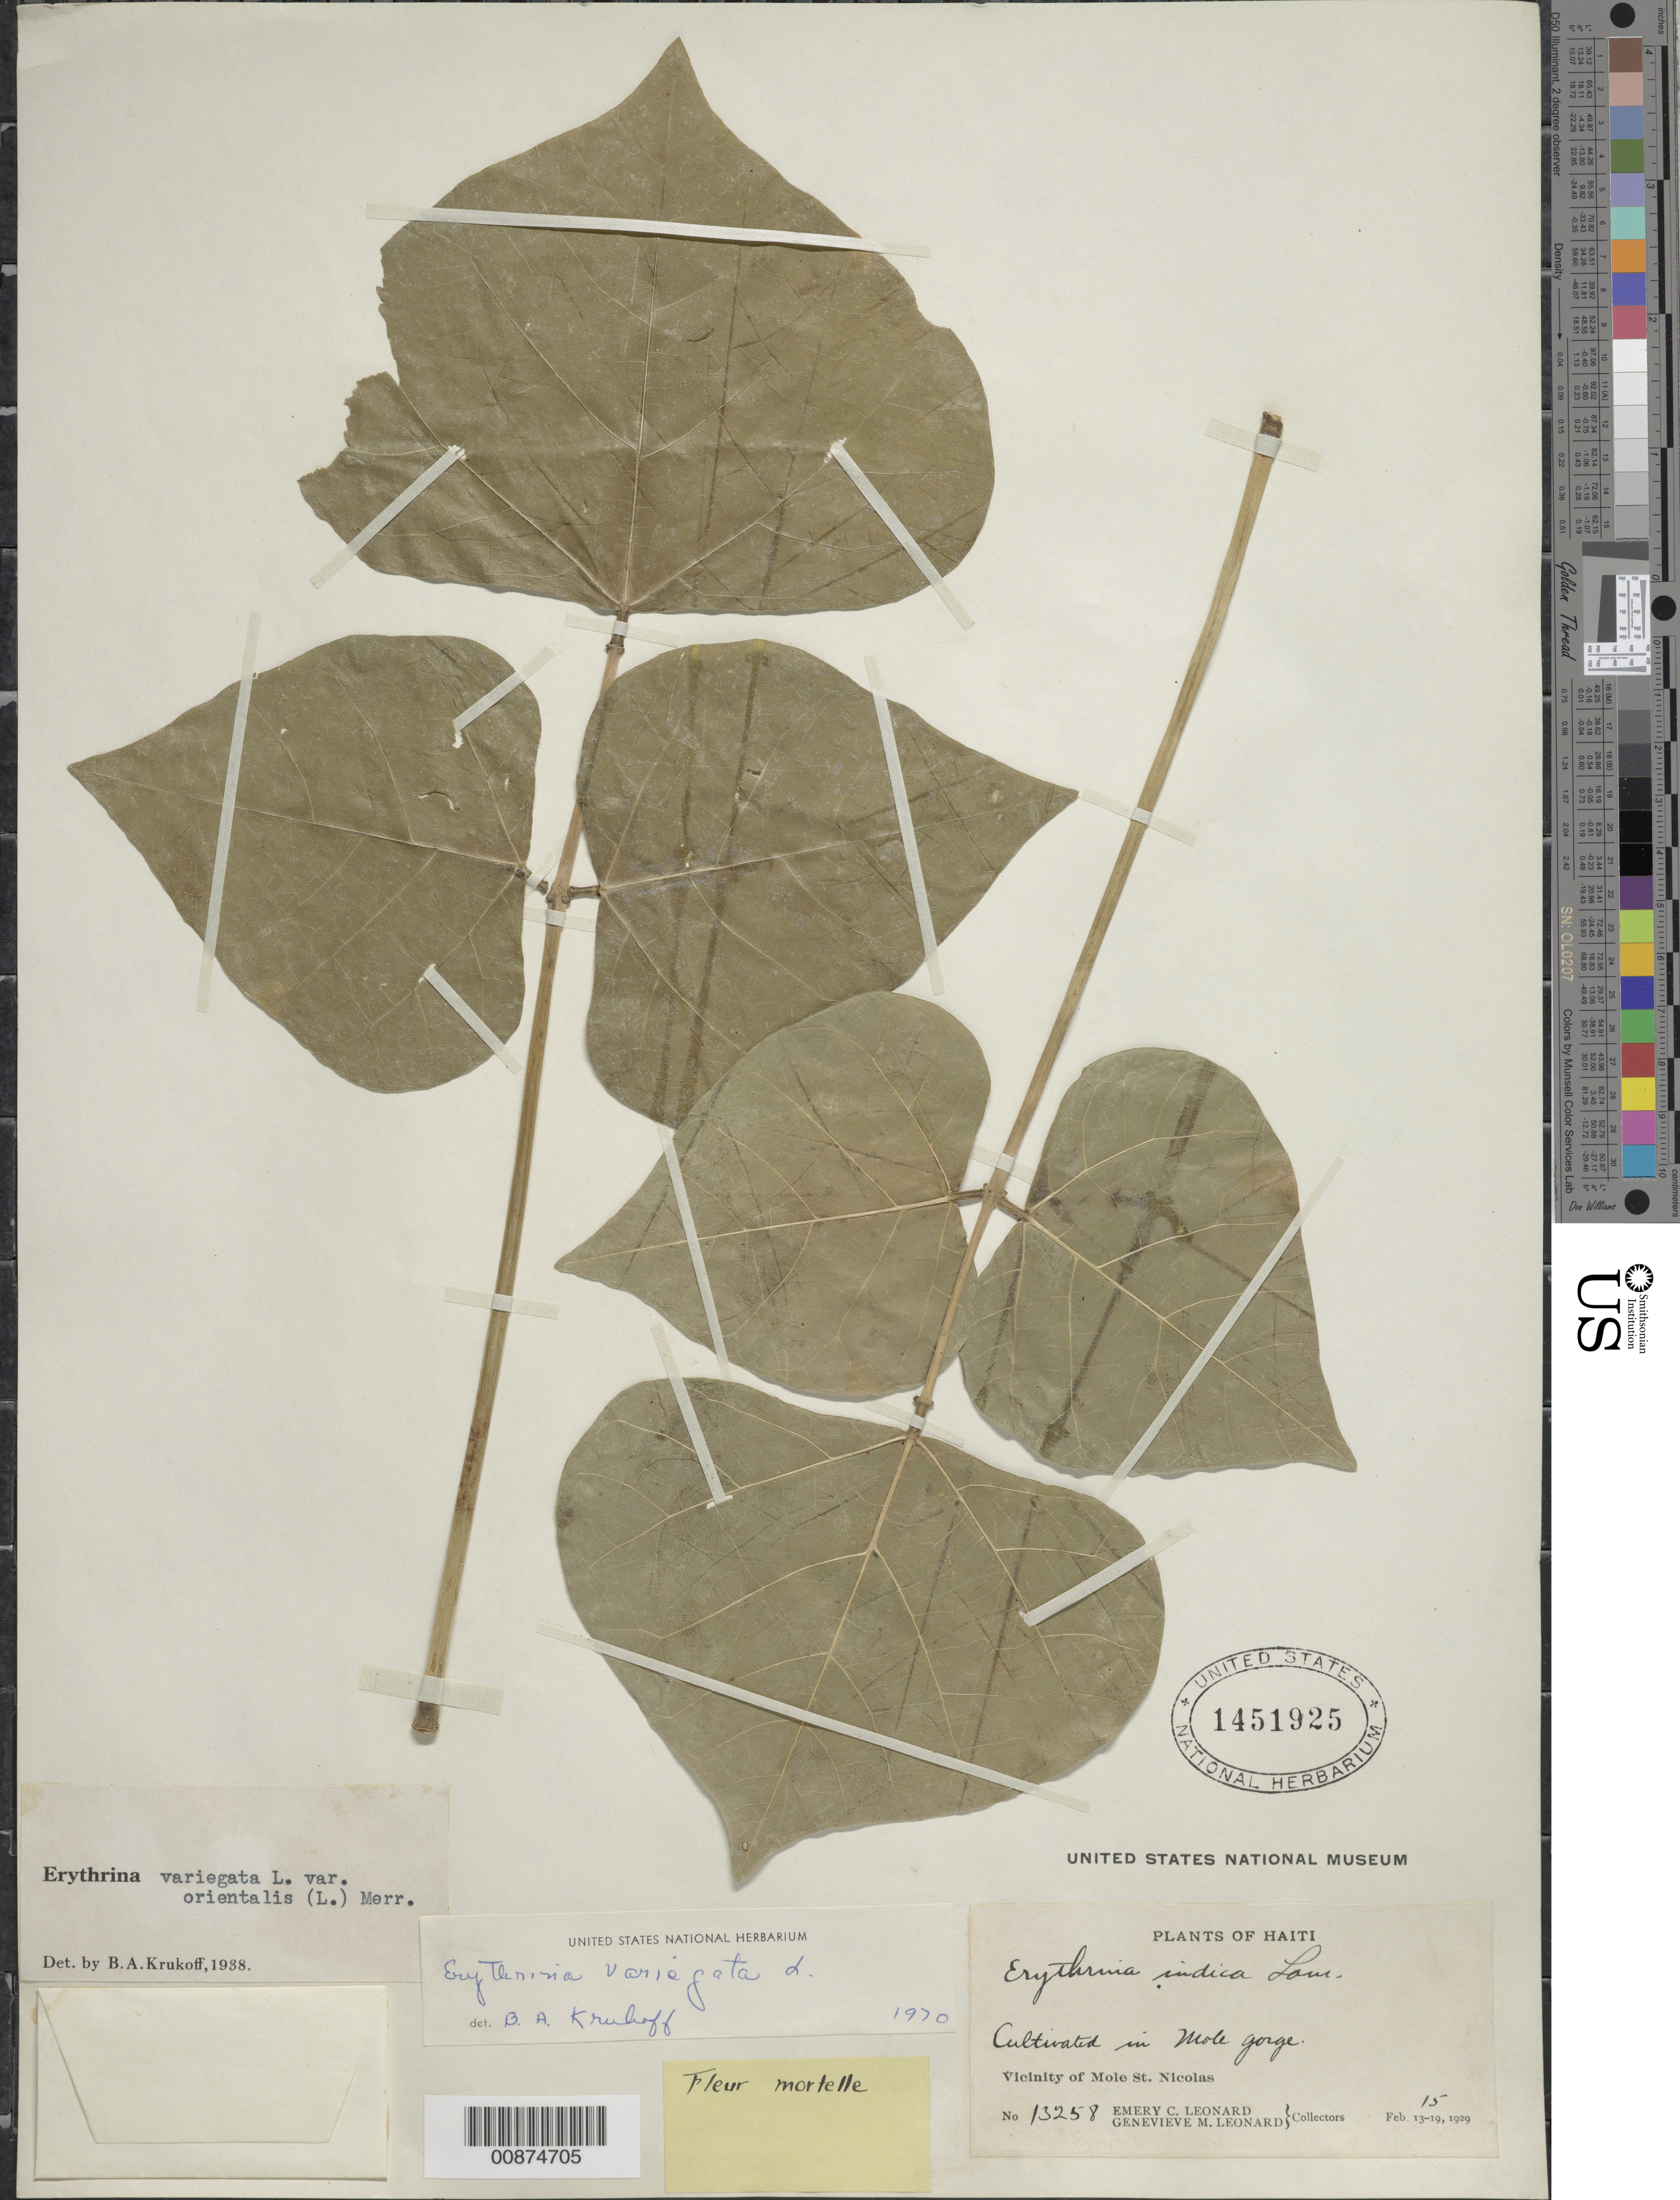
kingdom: Plantae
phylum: Tracheophyta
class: Magnoliopsida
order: Fabales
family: Fabaceae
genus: Erythrina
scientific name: Erythrina variegata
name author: L.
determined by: Krukoff, B. A.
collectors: E. C. Leonard & G. M. Leonard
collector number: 13258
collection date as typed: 15 Feb 1929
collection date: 1929-02-15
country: Haiti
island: Hispaniola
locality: Mole Gorge. Vicinity of Mole St. Nicolas.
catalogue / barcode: US 1451925